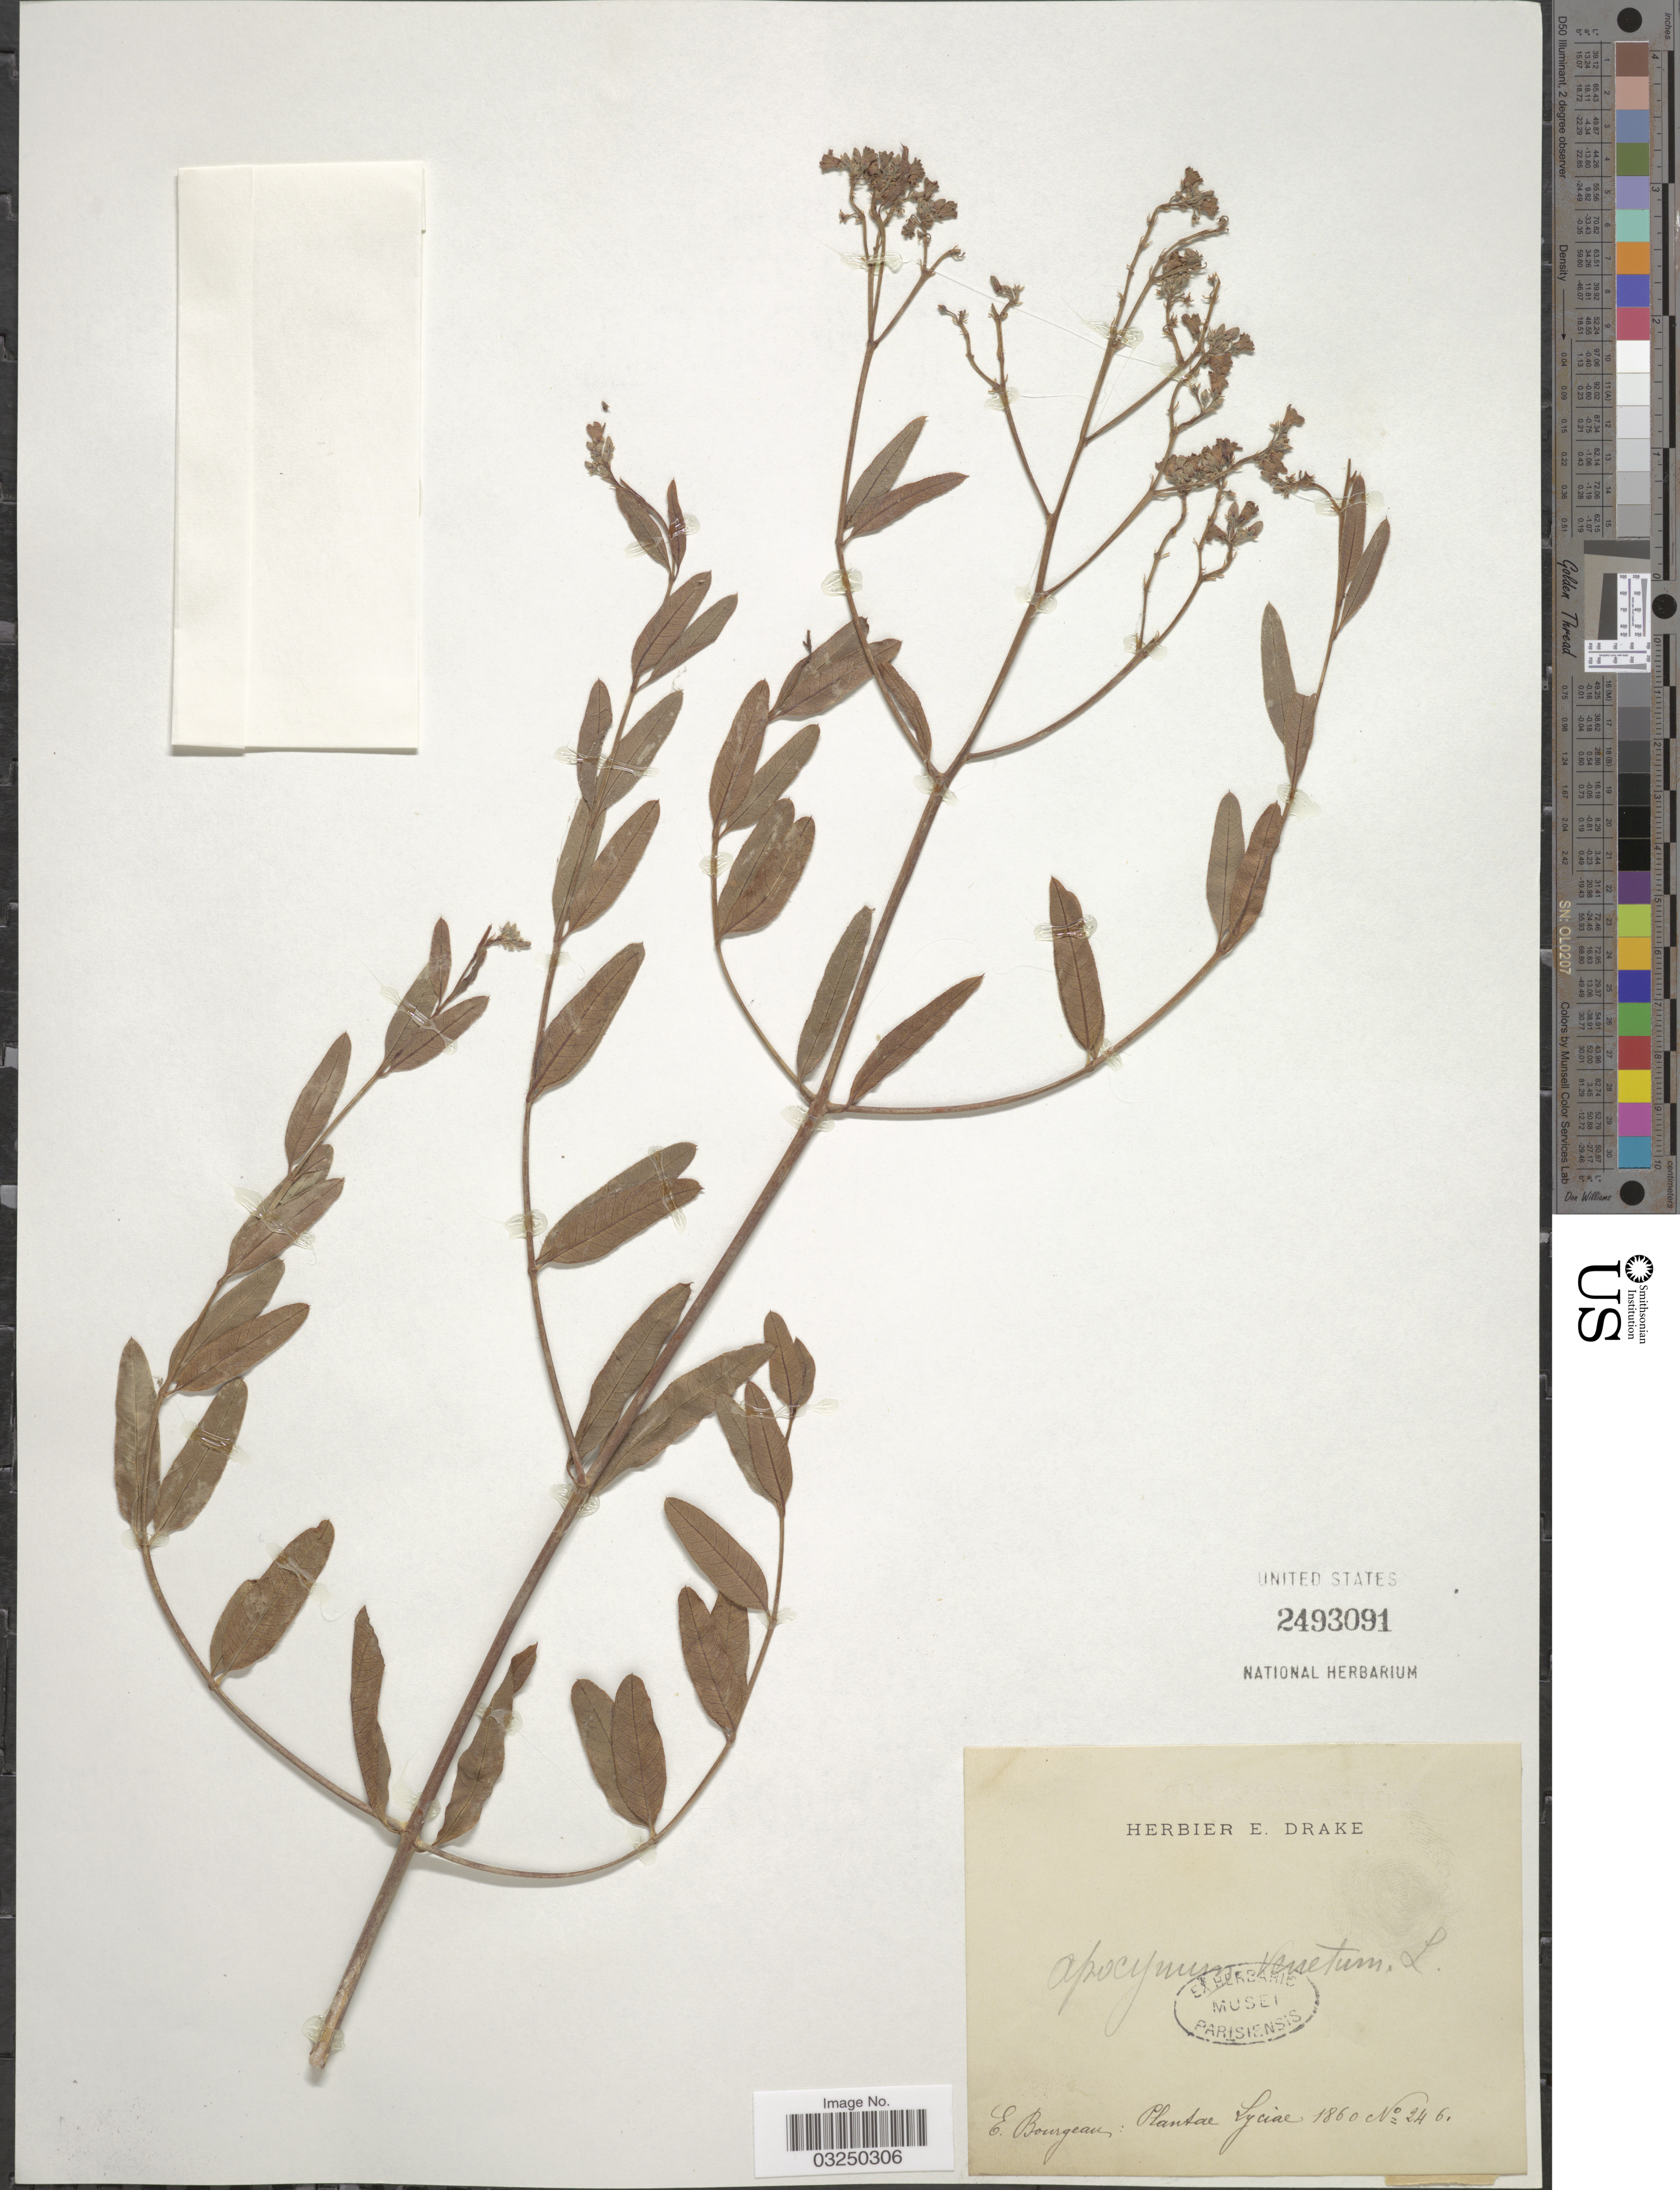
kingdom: Plantae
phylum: Tracheophyta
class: Magnoliopsida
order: Gentianales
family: Apocynaceae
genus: Apocynum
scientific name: Apocynum venetum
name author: L.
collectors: E. Bourgeau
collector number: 246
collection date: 1860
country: Turkey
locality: Lyciae.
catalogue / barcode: US 2493091